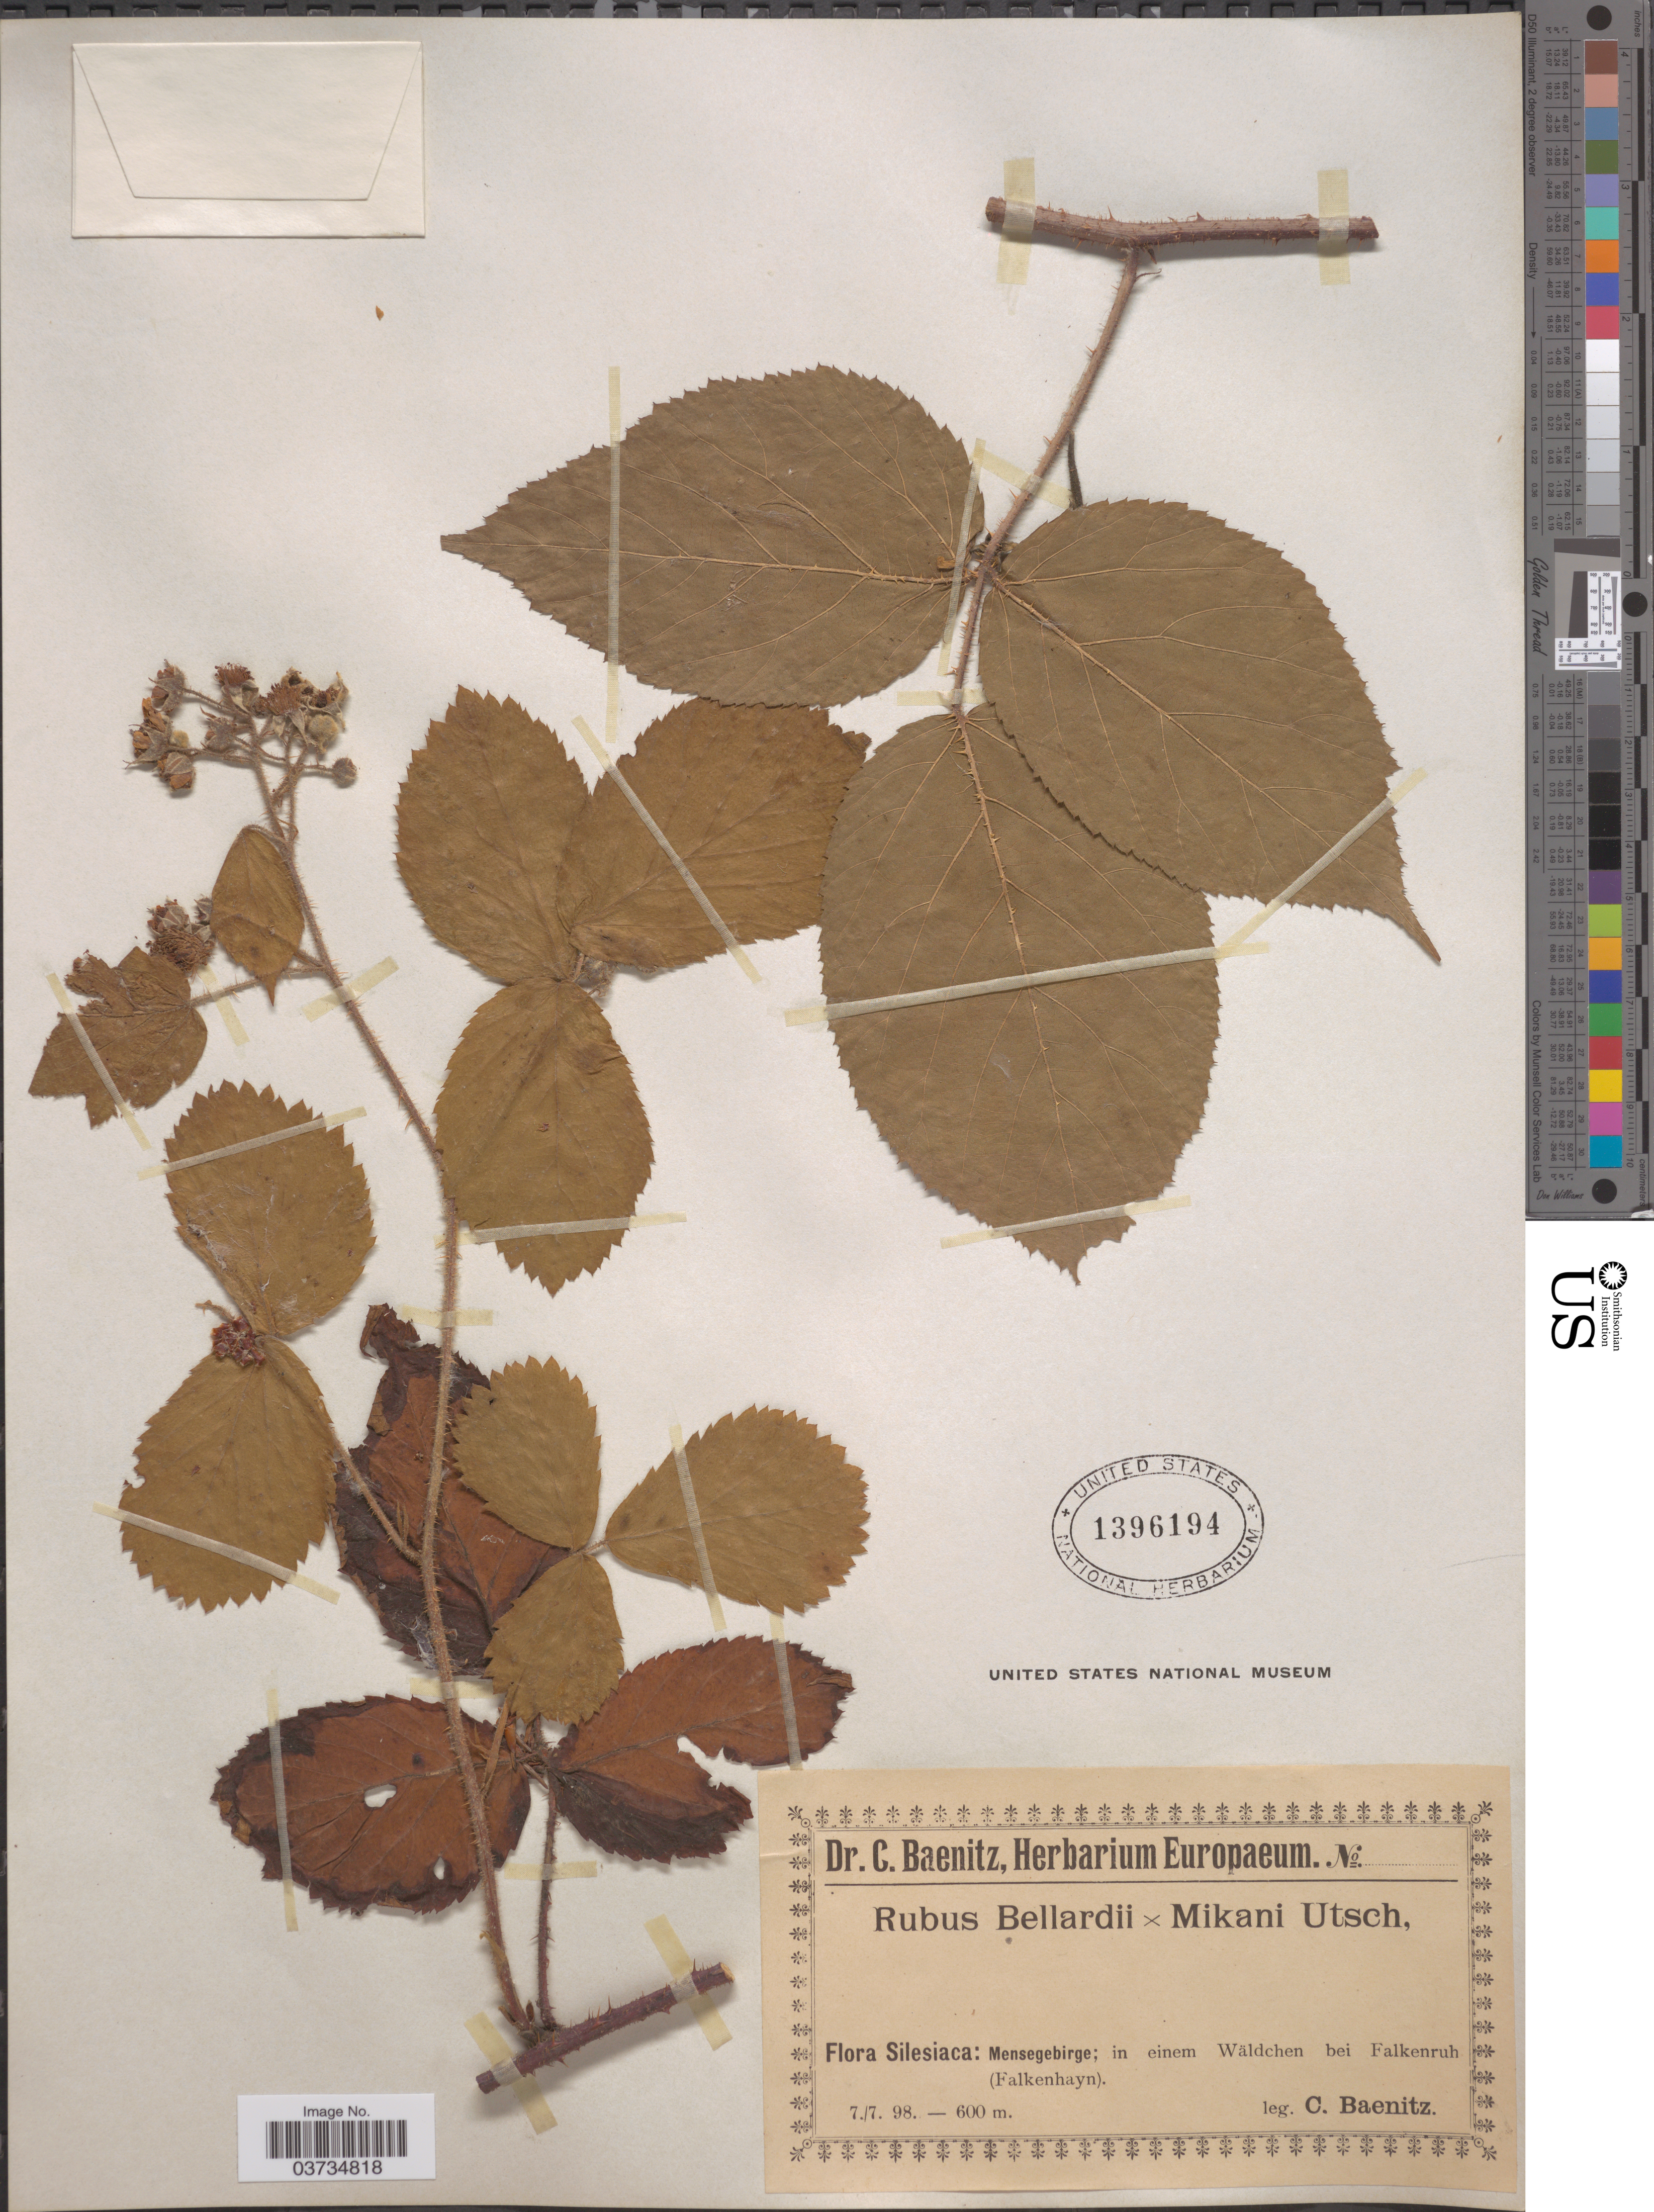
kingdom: Plantae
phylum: Tracheophyta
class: Magnoliopsida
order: Rosales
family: Rosaceae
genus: Rubus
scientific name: Rubus pedemontanus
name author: Pinkw.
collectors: C. G. Baenitz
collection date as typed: Transcribed d/m/y: 7/7/98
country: Poland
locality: Silesiaca: Mensegebirge; in einem Wäldchen bei Falkenruh (Falkenhayn).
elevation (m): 600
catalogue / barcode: US 1396194